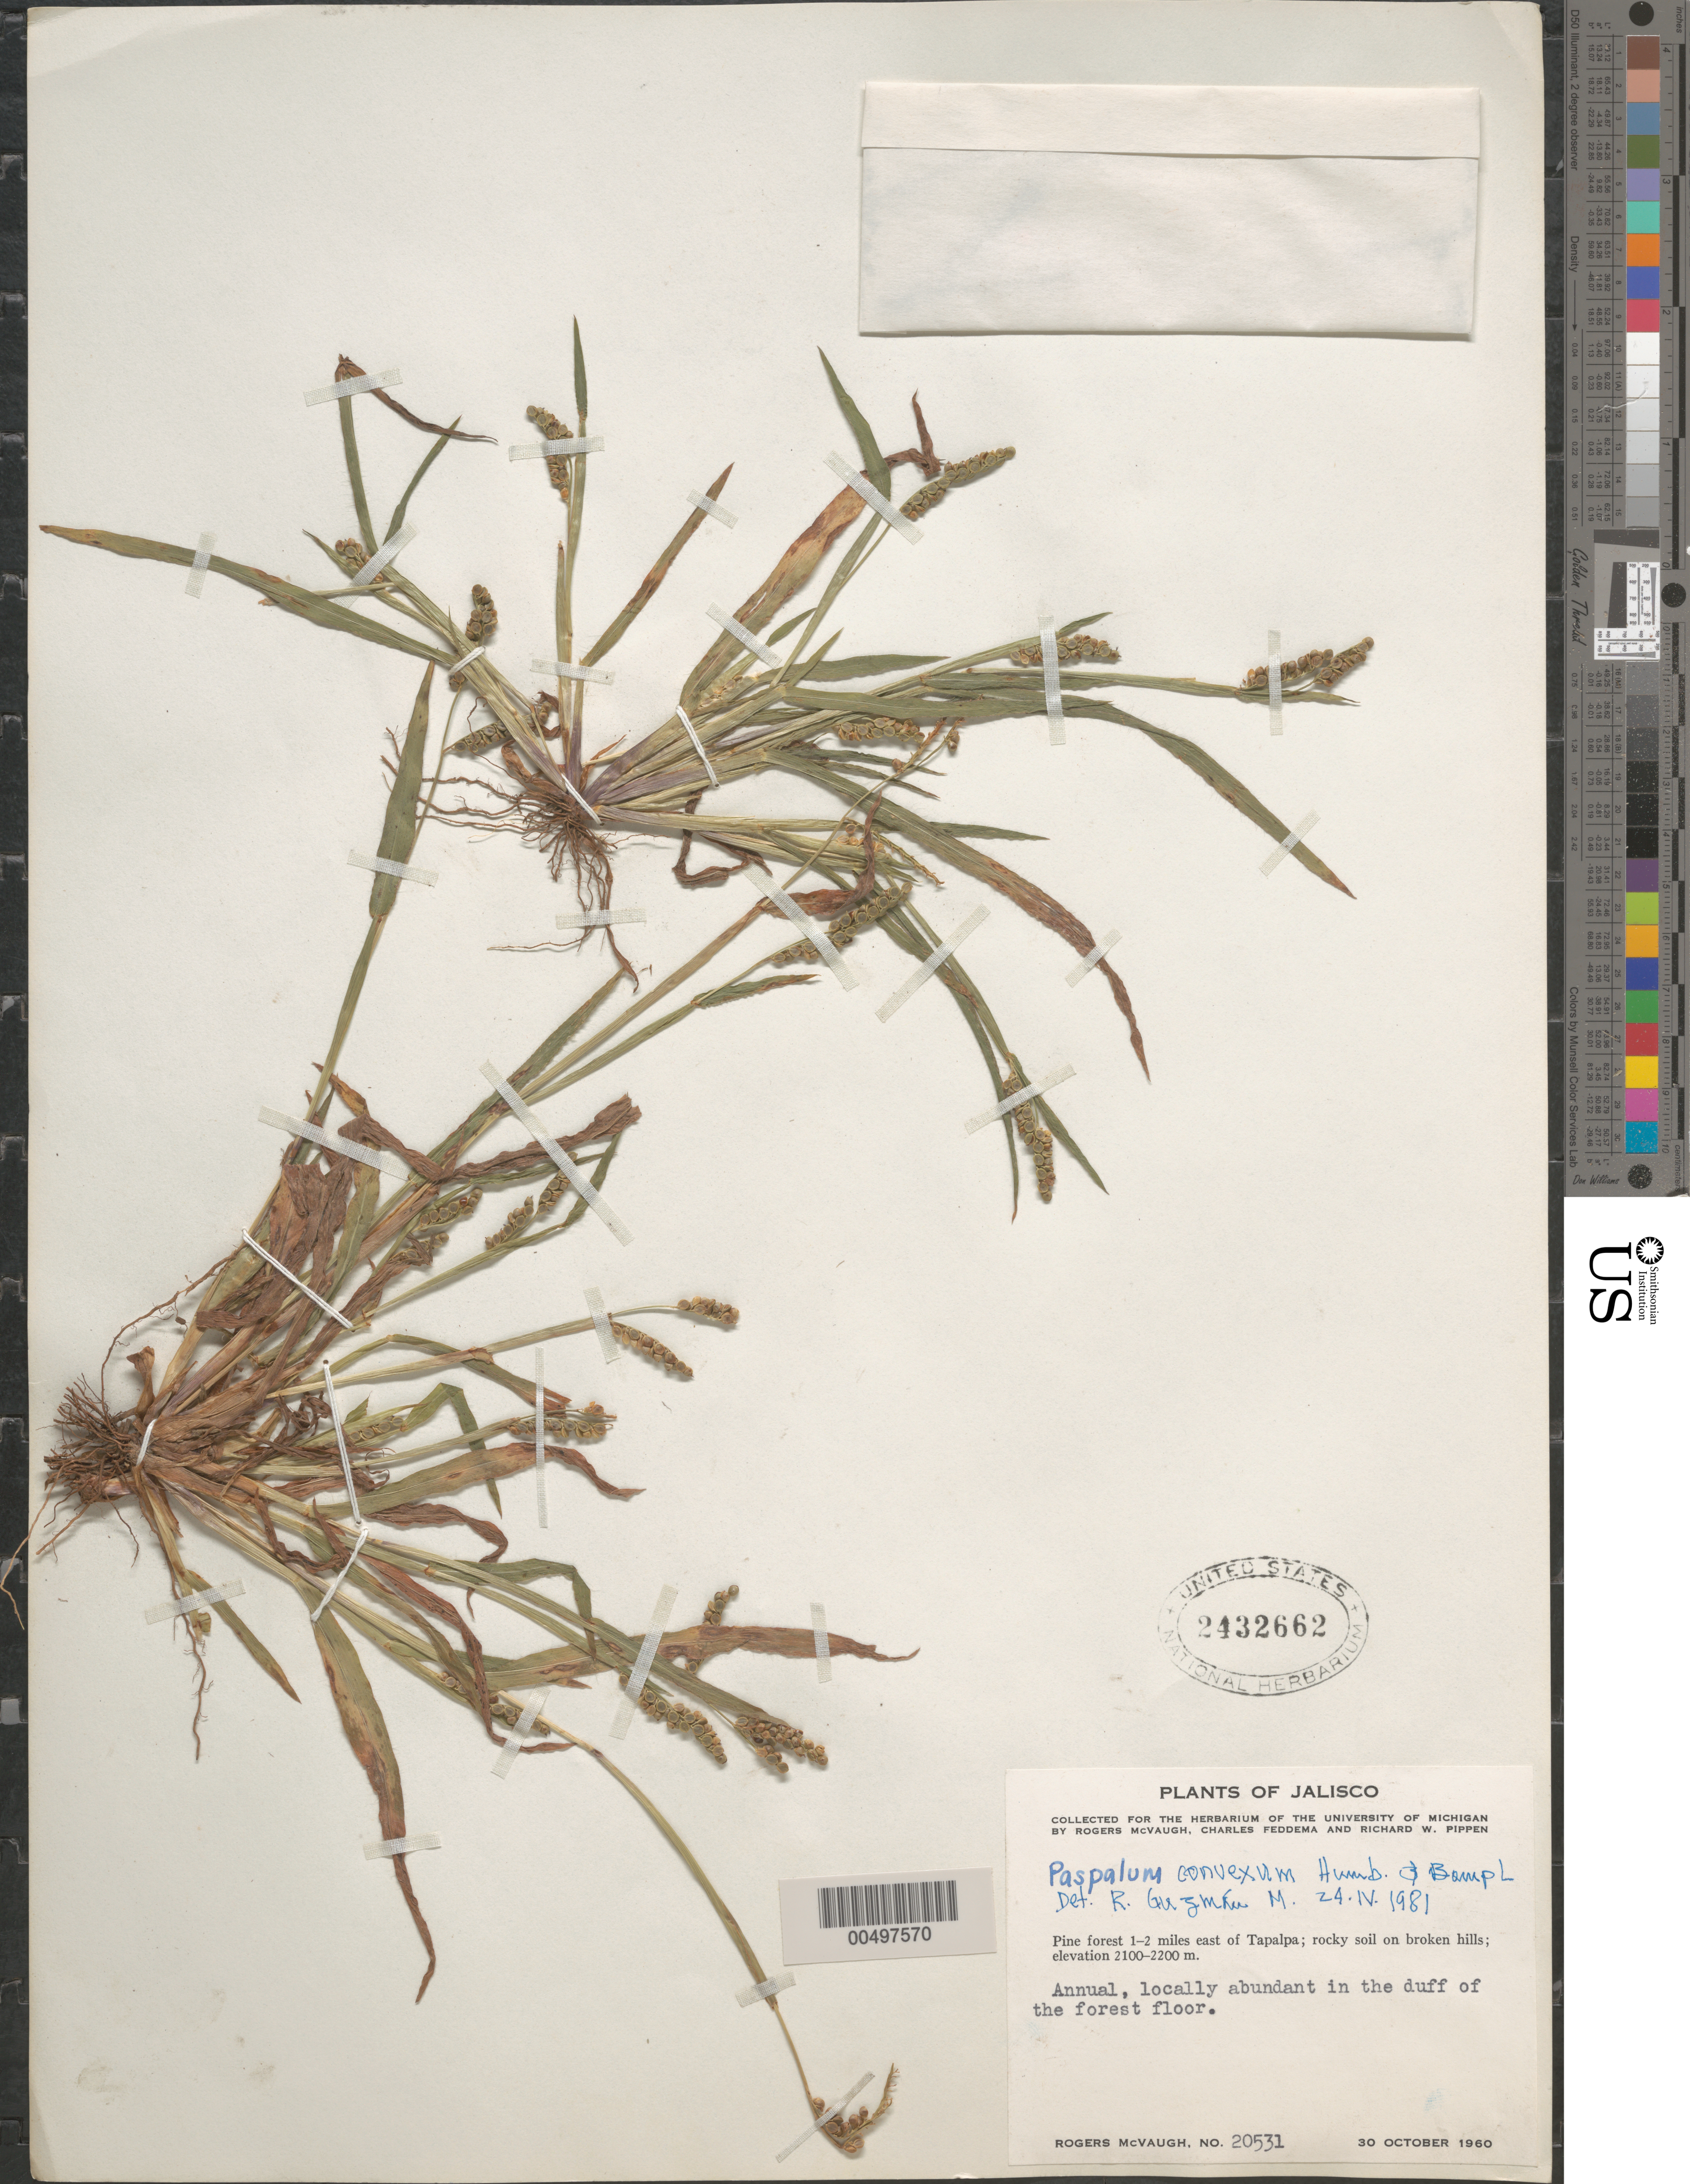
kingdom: Plantae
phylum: Tracheophyta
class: Liliopsida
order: Poales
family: Poaceae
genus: Paspalum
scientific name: Paspalum convexum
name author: Humb. & Bonpl. ex Flüggé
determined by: Guzm n-M., R.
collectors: R. McVaugh, C. Feddema & R. W. Pippen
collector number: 20531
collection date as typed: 30 Oct 1960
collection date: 1960-10-30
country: Mexico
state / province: Jalisco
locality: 1-2 mi E of Tapalpa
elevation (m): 2100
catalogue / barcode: US 2432662